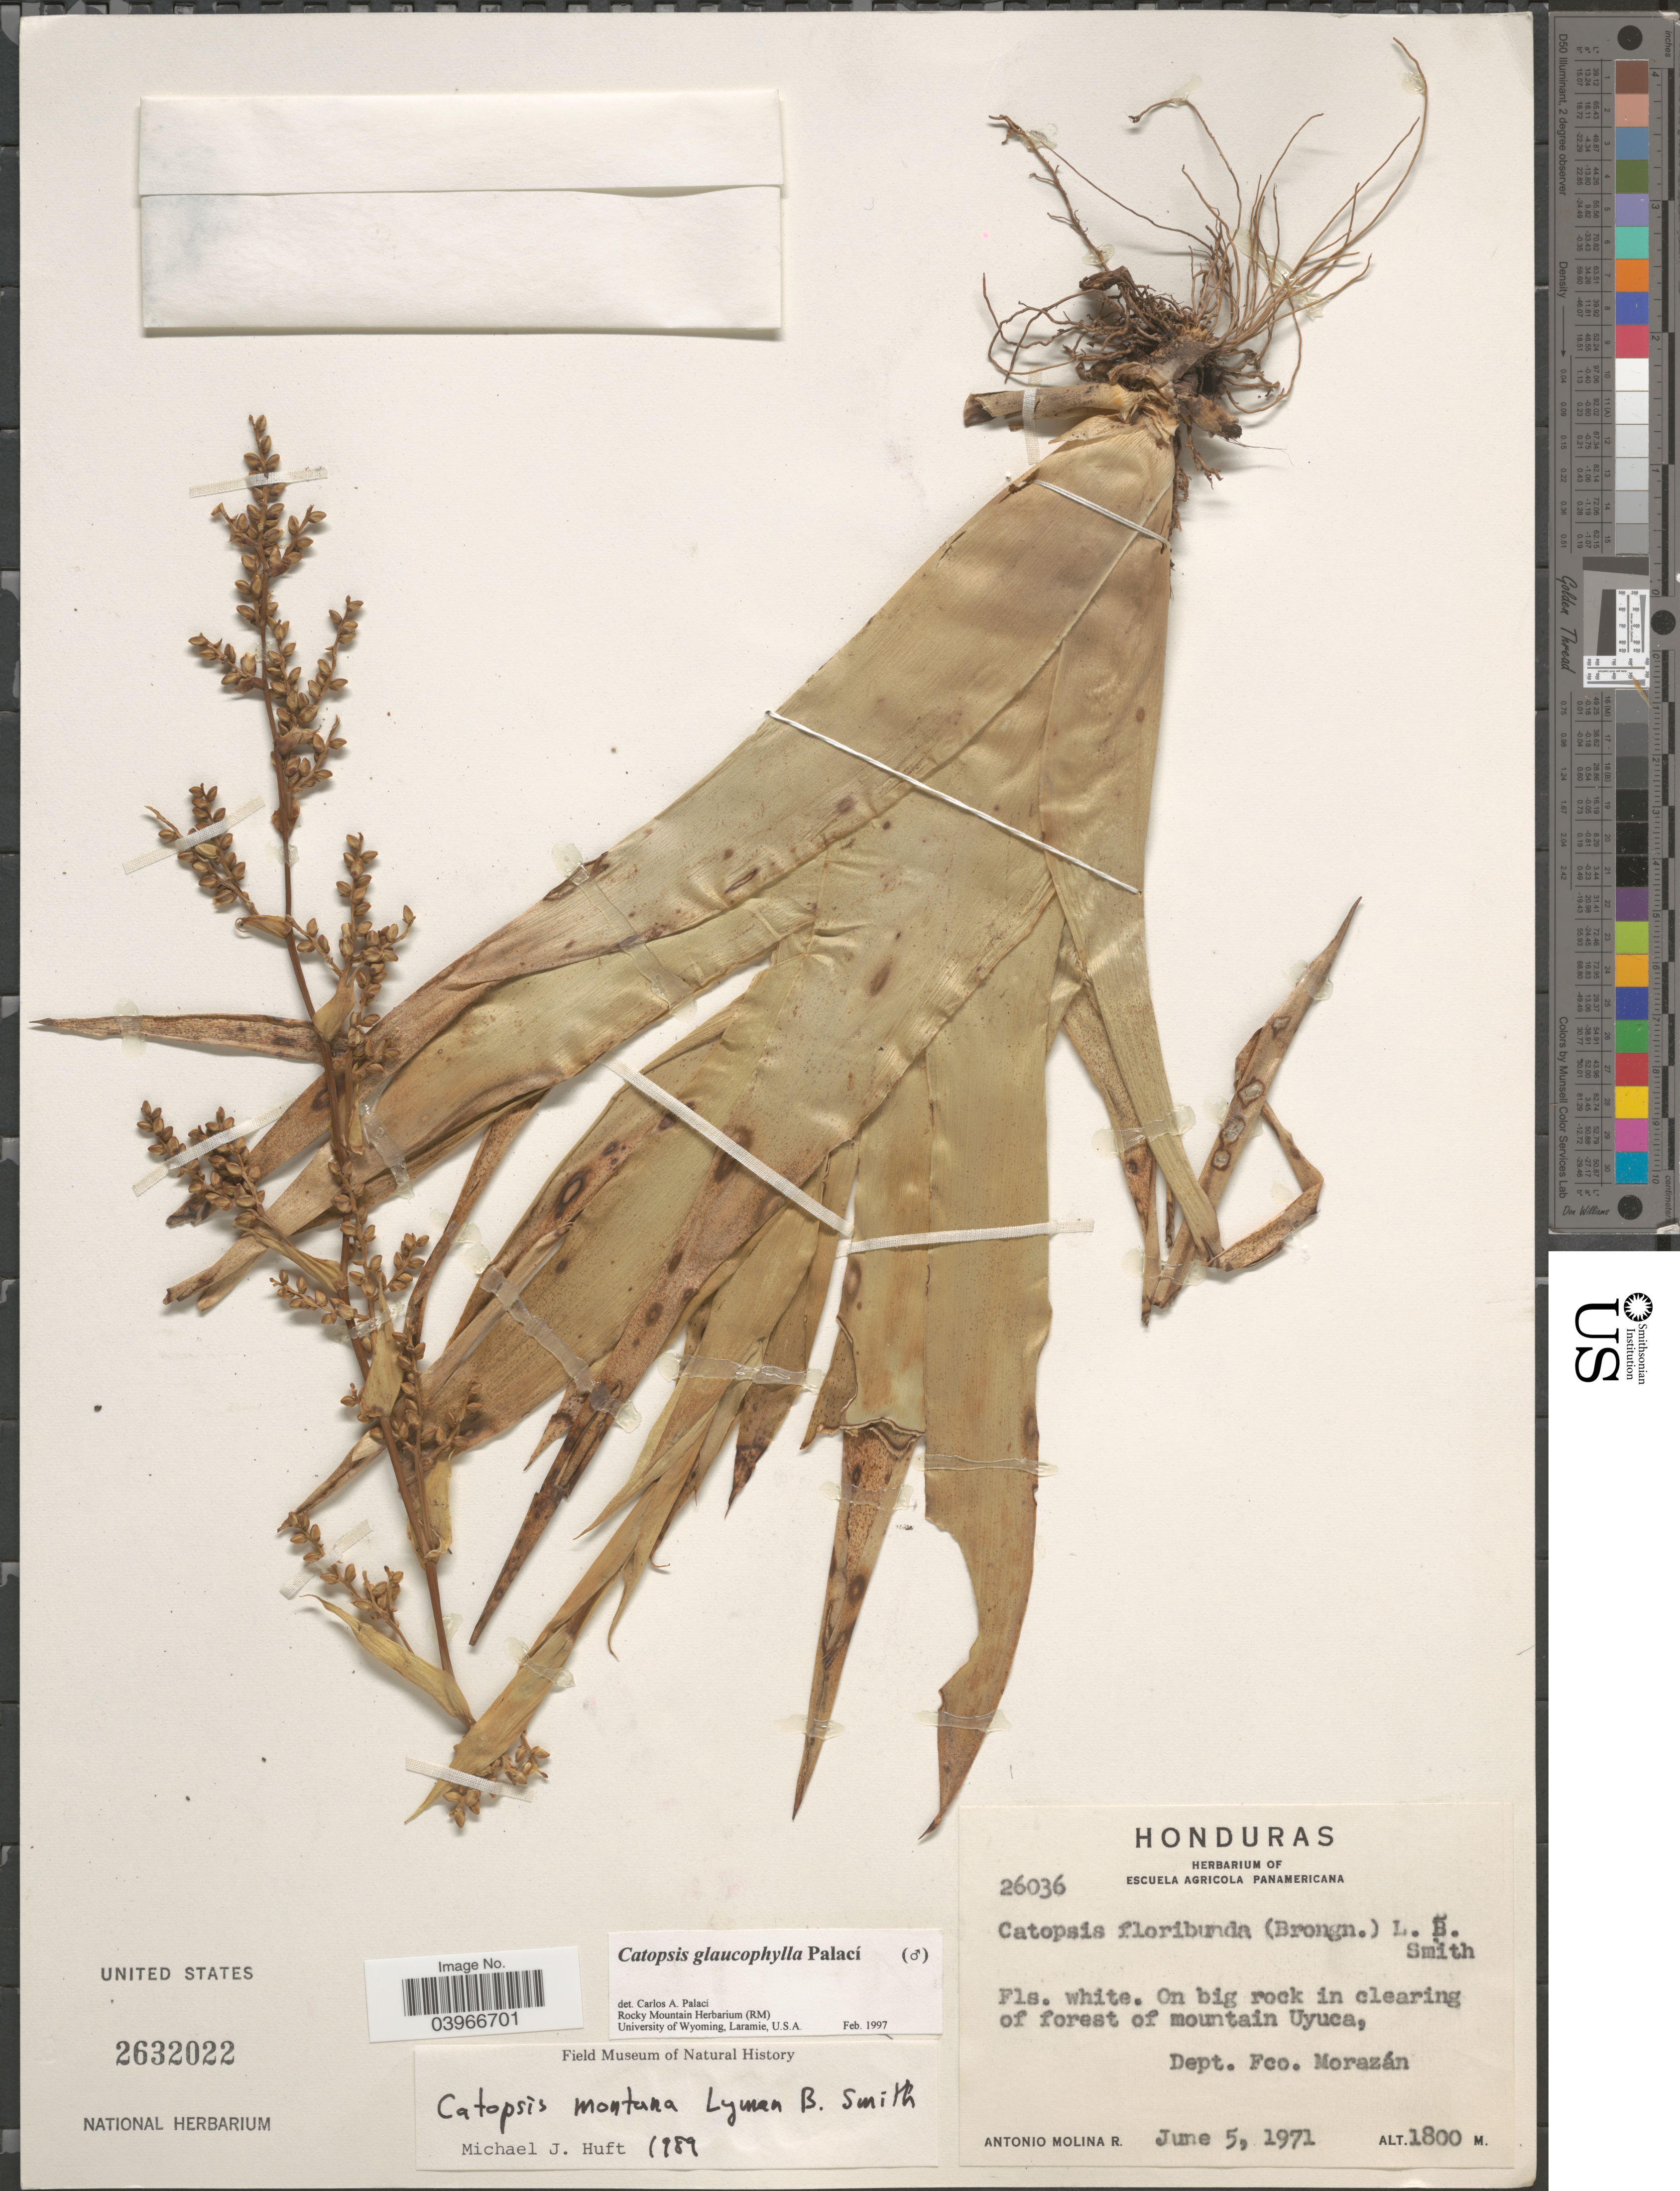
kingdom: Plantae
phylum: Tracheophyta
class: Liliopsida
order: Poales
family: Bromeliaceae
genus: Catopsis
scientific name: Catopsis glaucophylla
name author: Palací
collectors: A. Molina R.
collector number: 26036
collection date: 1971-06-05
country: Honduras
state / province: Fco. Morazán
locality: On big rock in clearing of forest of mountain Uyuca, Dept. Fco. Morazán.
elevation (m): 1800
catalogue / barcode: US 2632022